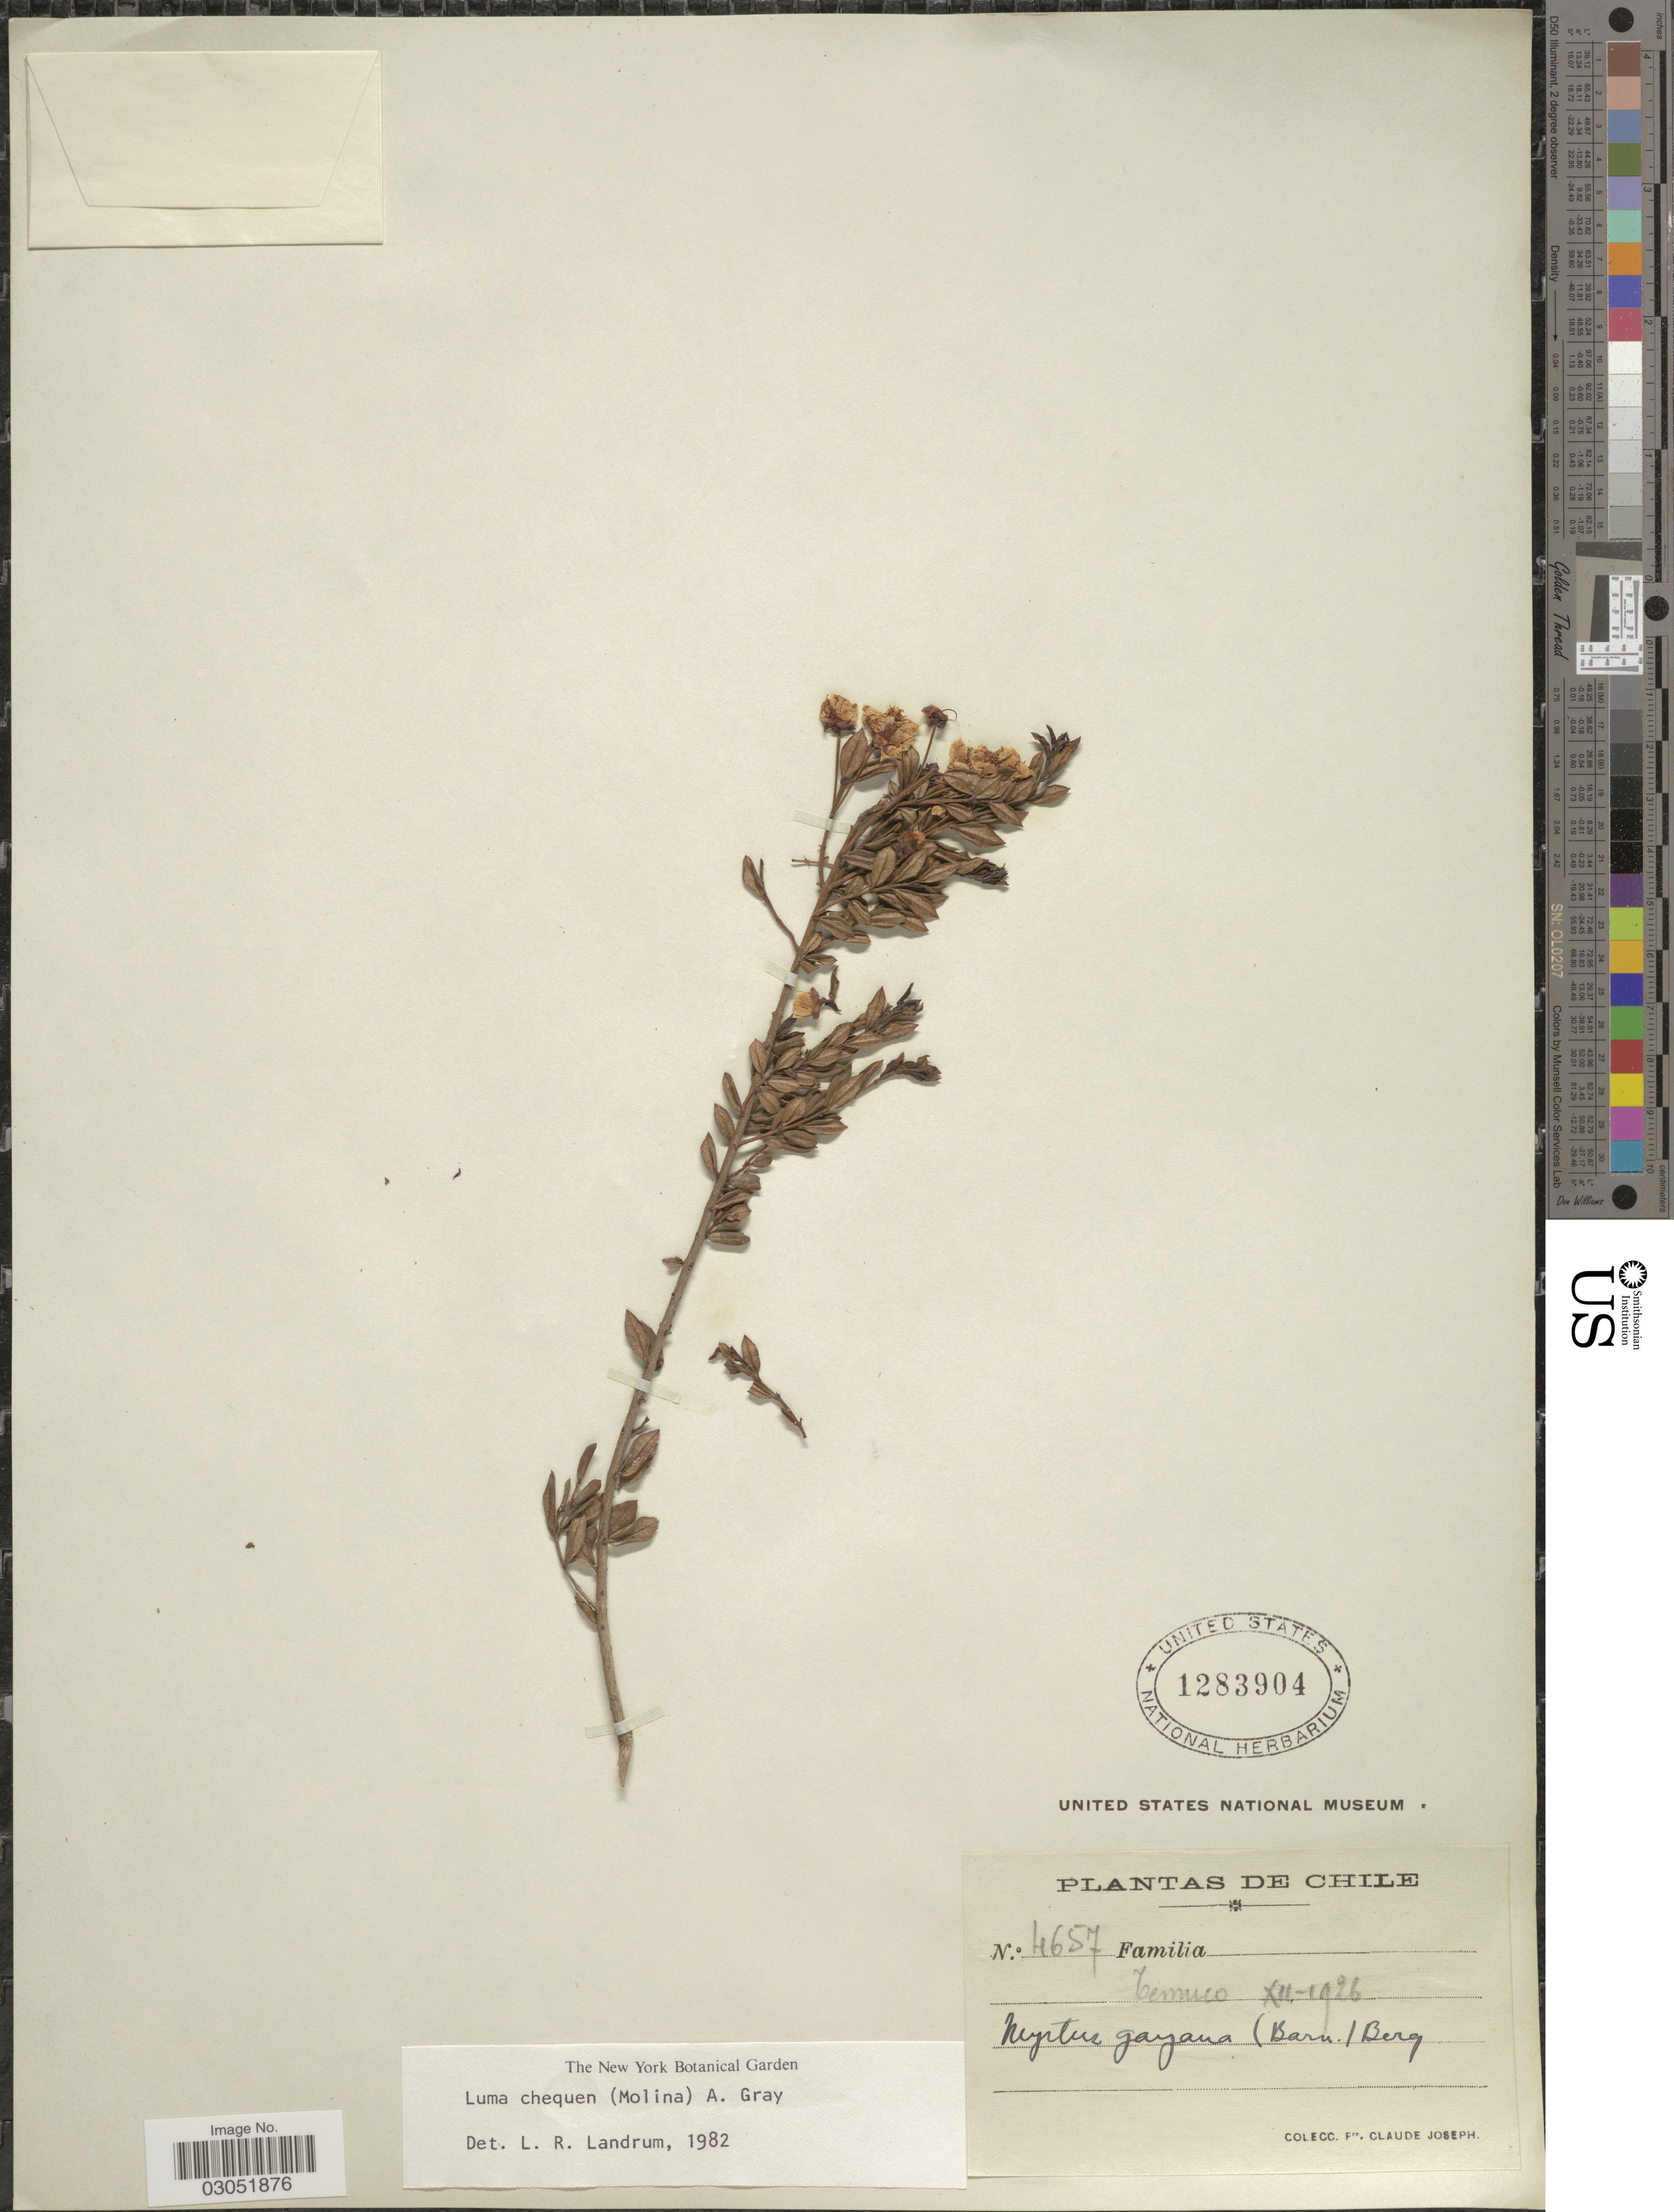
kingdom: Plantae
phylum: Tracheophyta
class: Magnoliopsida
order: Myrtales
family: Myrtaceae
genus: Luma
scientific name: Luma chequen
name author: (Molina) A. Gray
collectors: Bro. Claude-Joseph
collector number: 4657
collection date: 1926-12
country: Chile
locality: Temuco.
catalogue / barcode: US 1283904